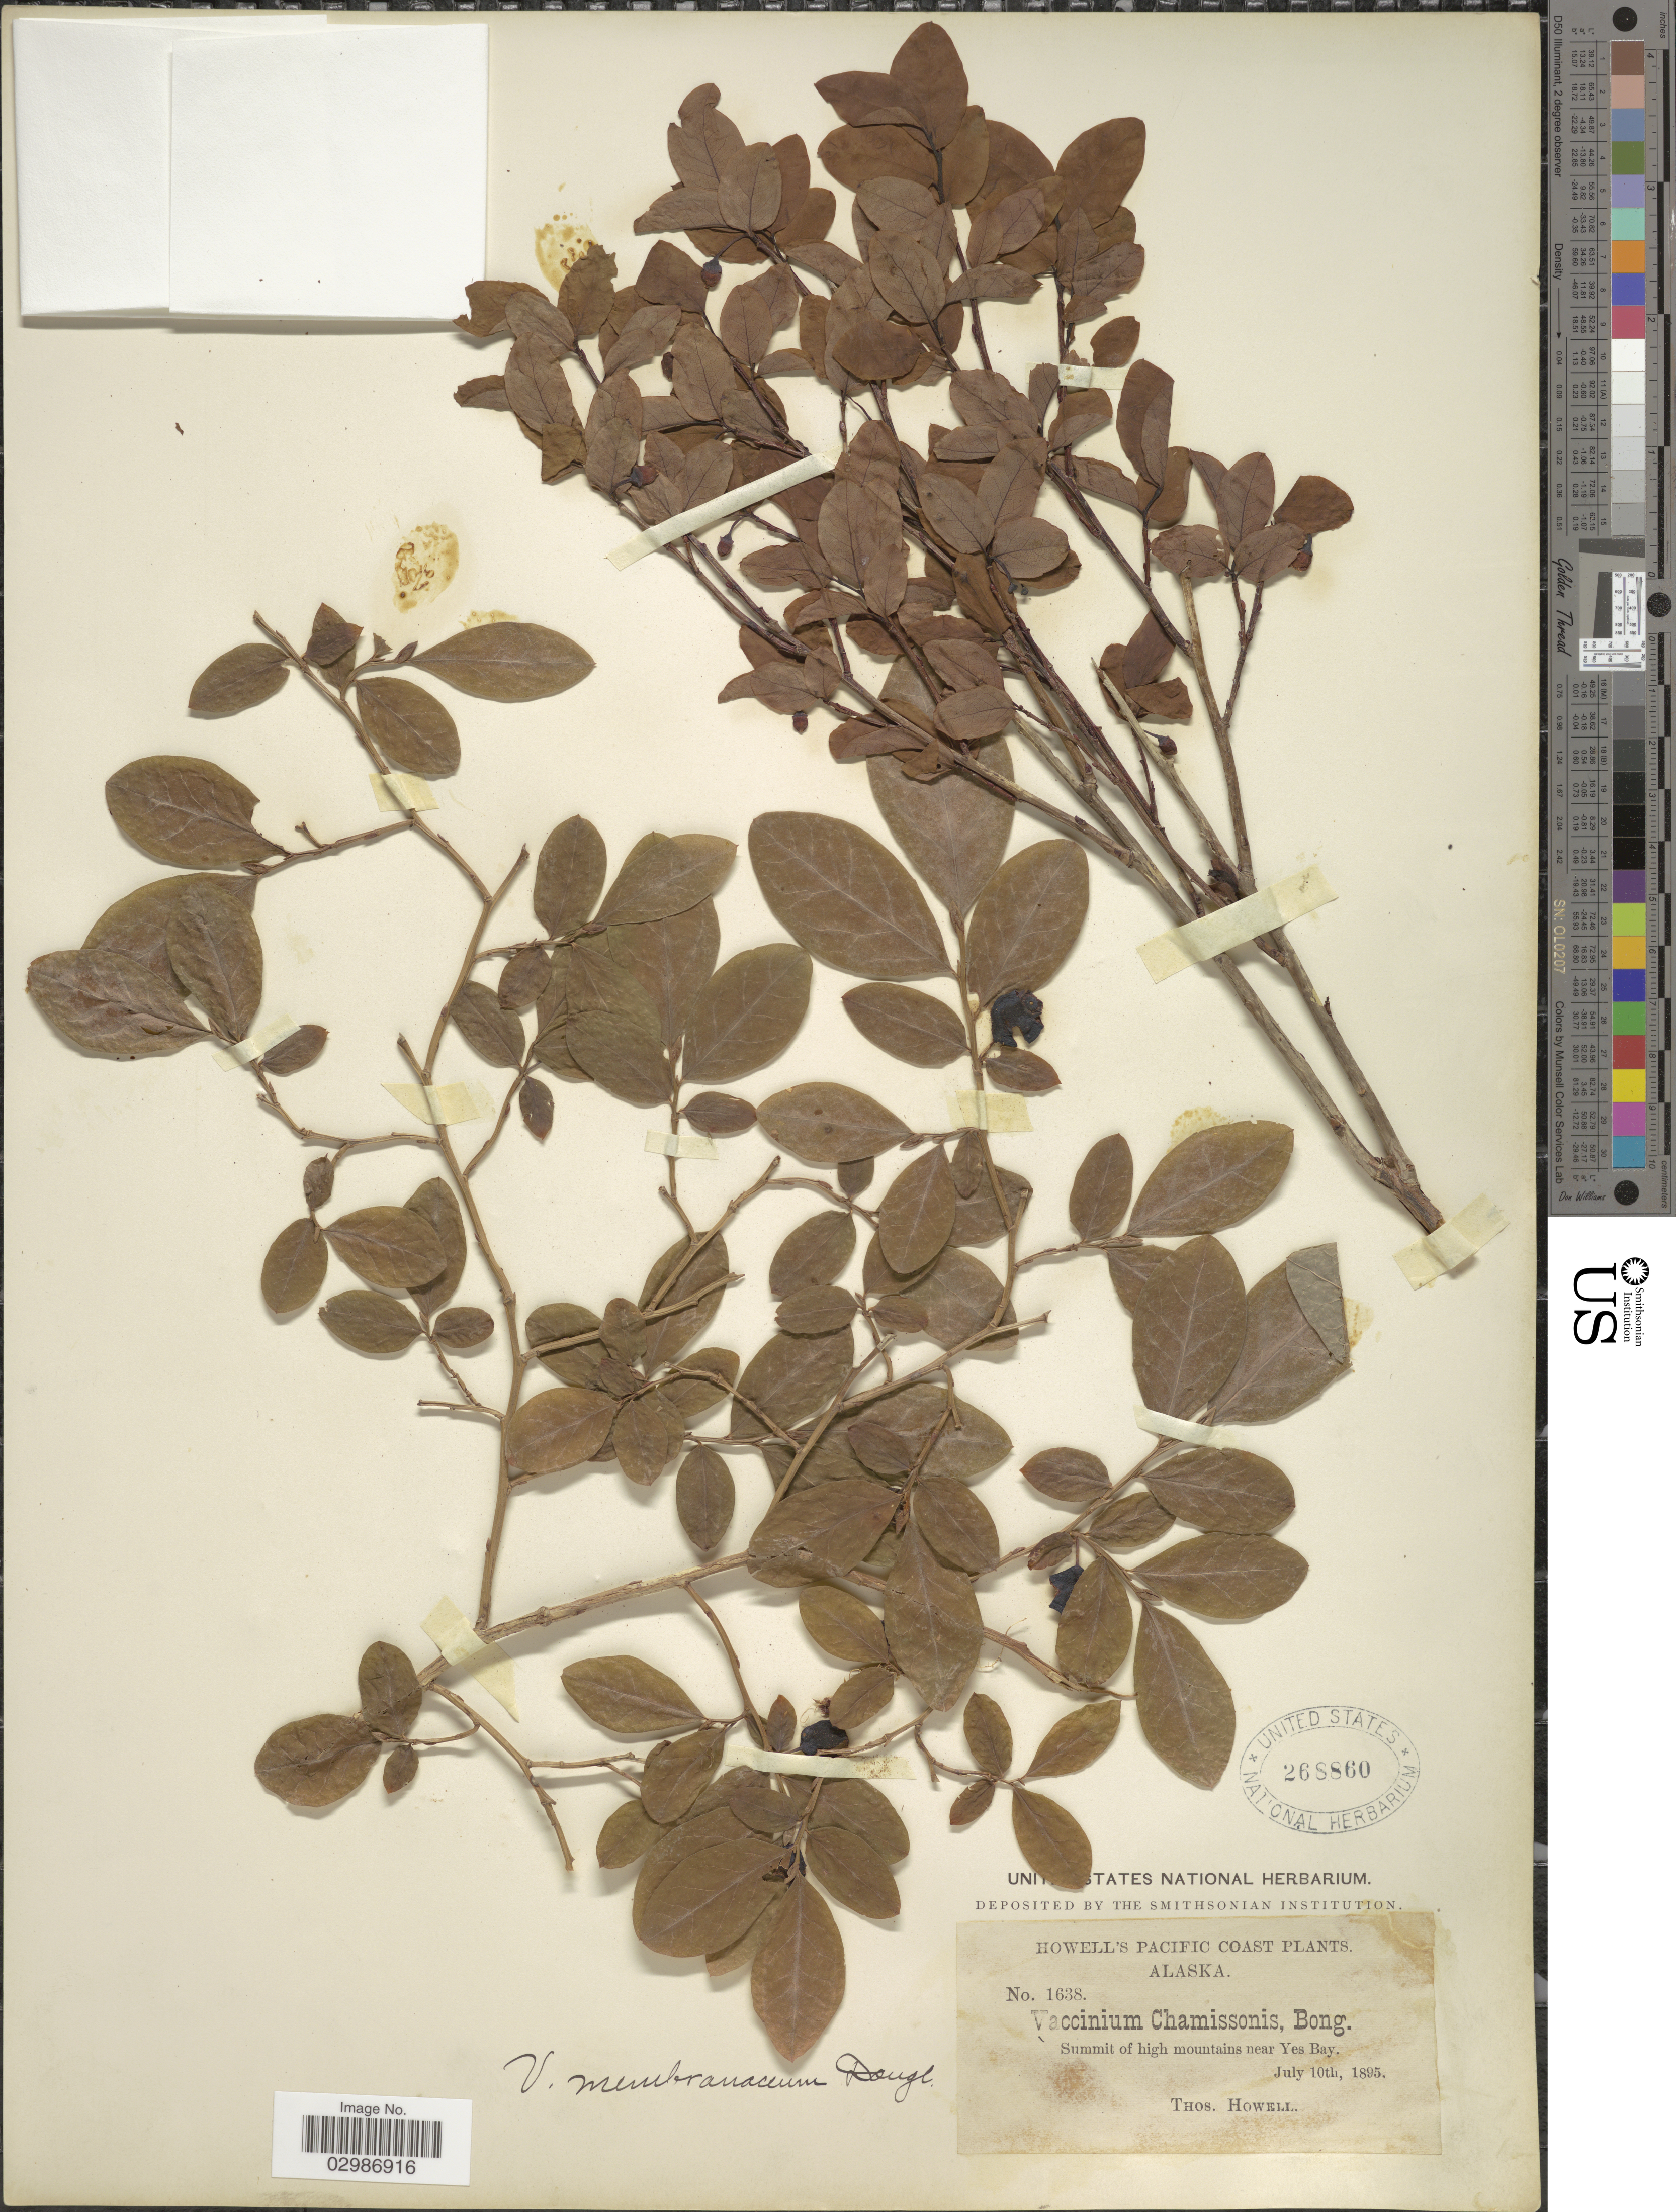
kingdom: Plantae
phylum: Tracheophyta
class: Magnoliopsida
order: Ericales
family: Ericaceae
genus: Vaccinium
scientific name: Vaccinium alaskaense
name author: Howell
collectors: T. Howell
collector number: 1638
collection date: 1895-07-10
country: United States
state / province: Alaska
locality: Pacific Coast, Summit of high mountains near Yes Bay.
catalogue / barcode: US 268860